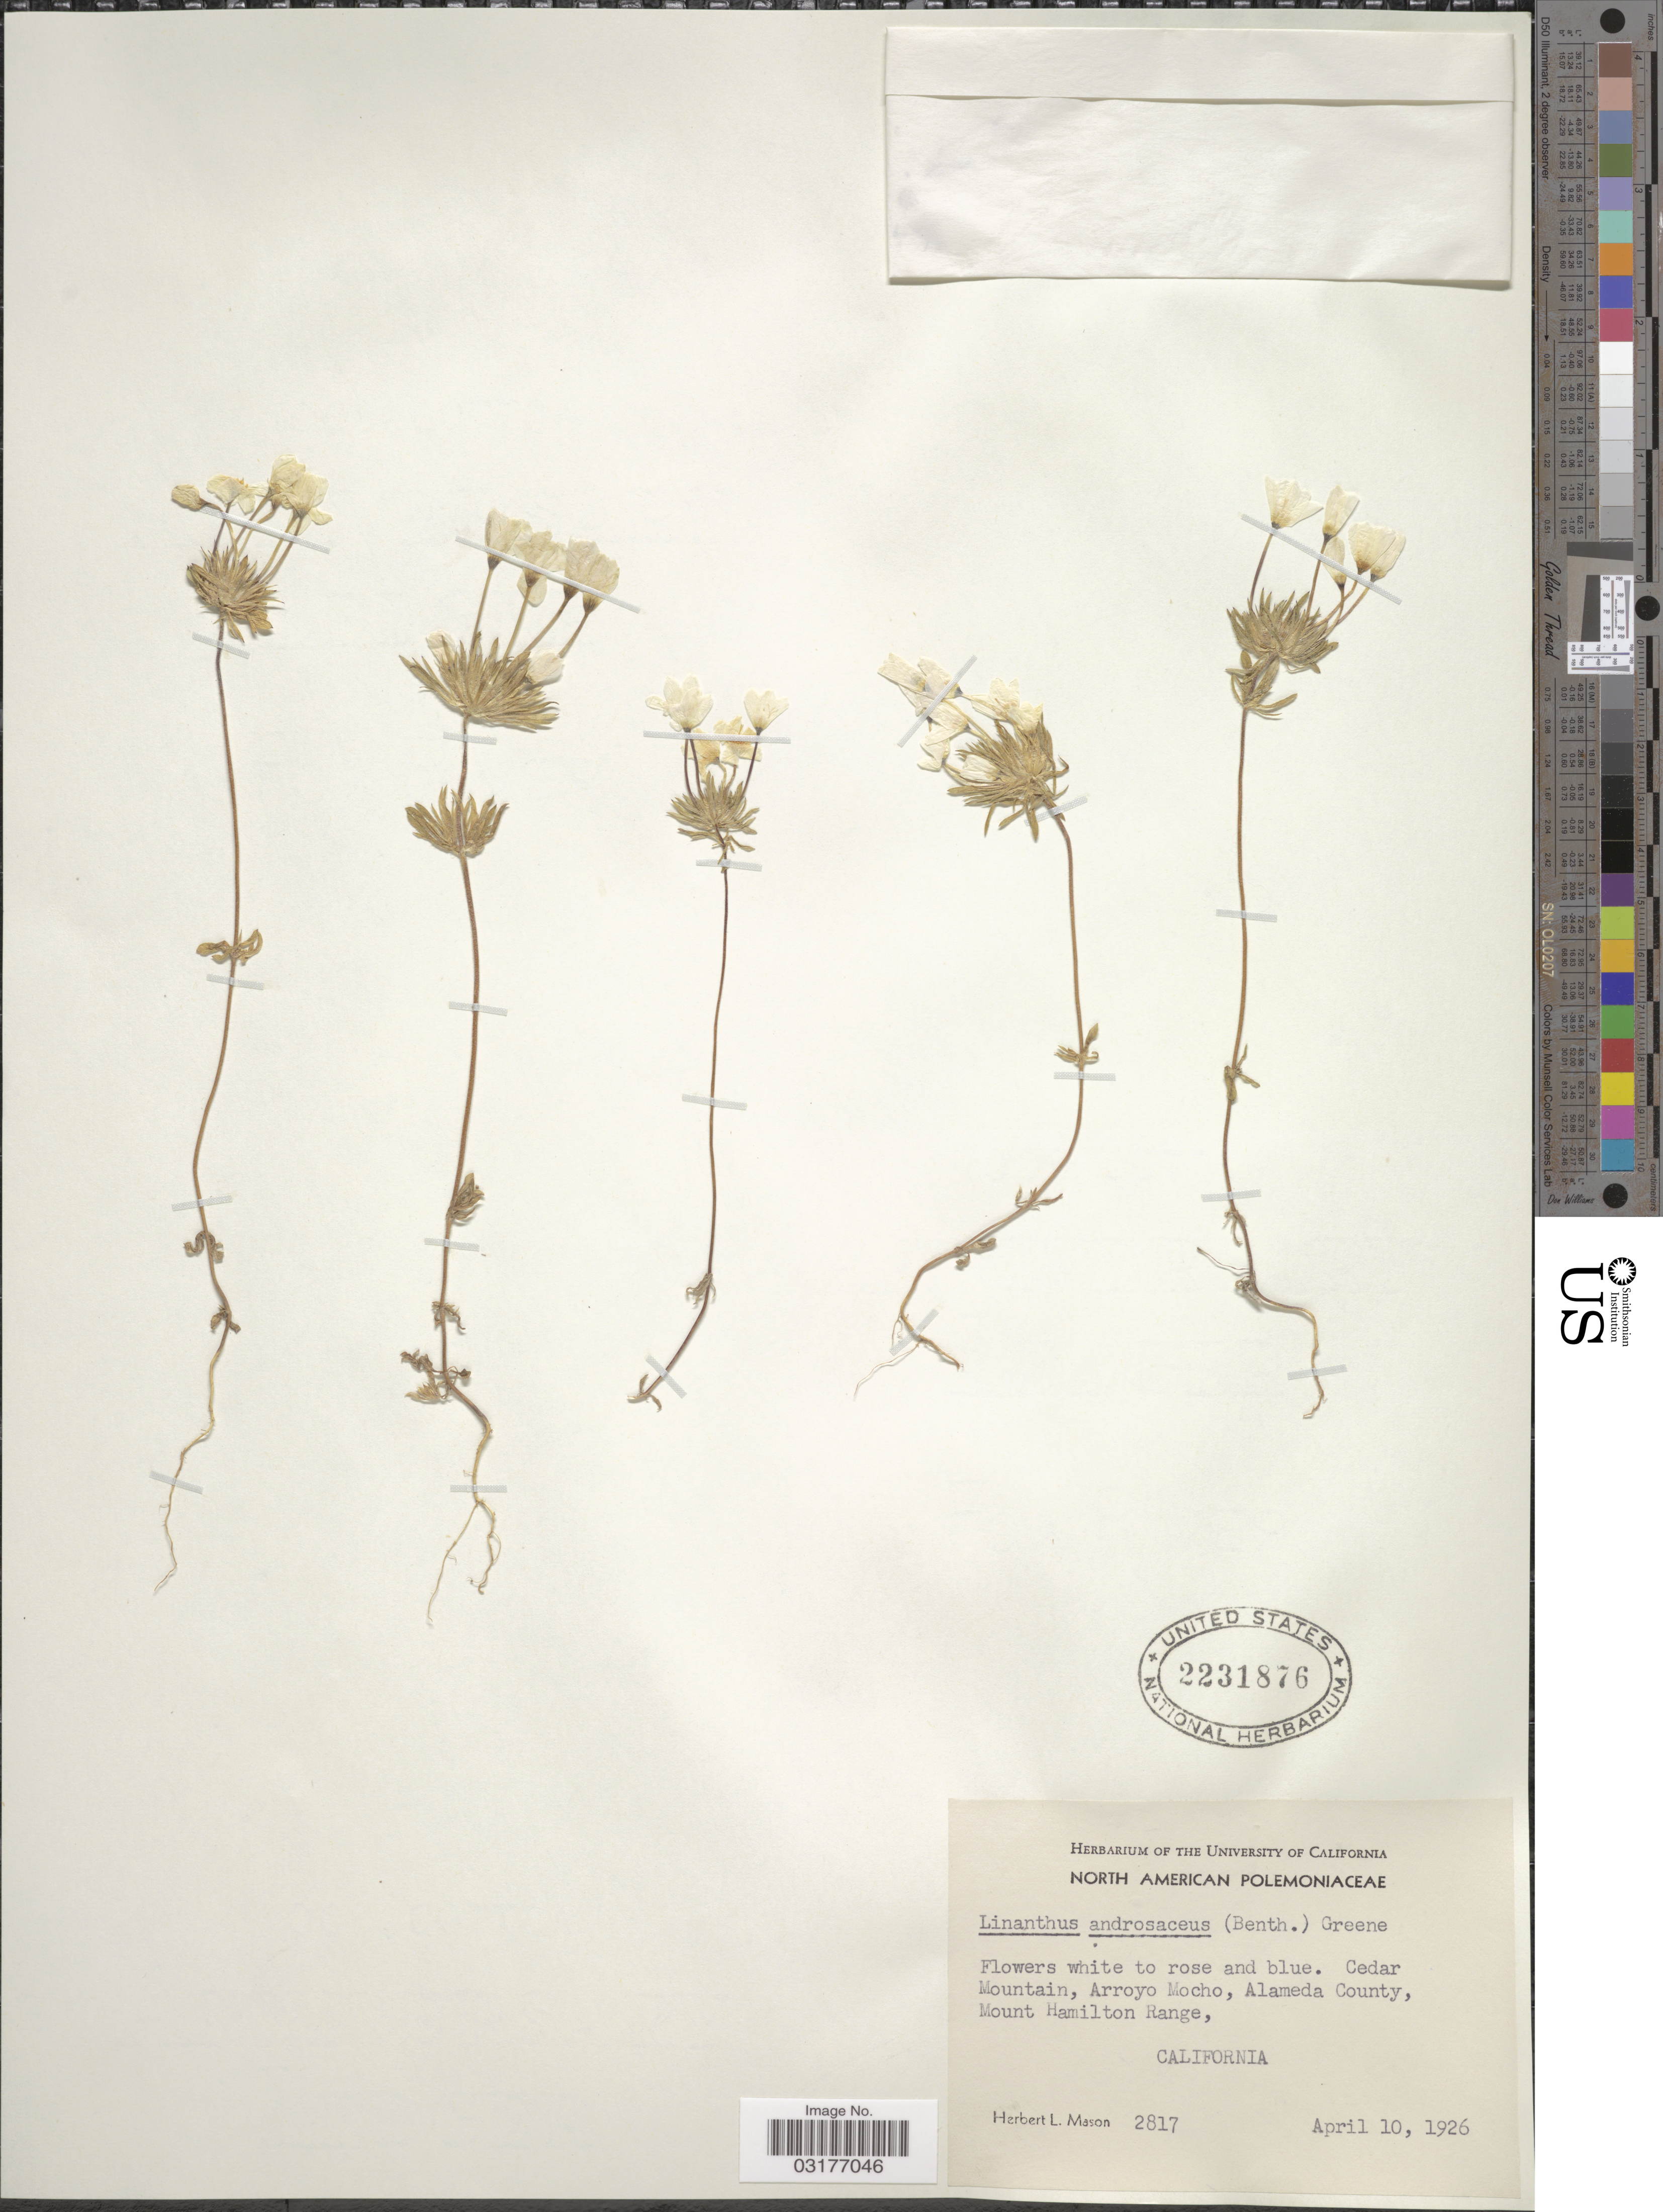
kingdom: Plantae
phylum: Tracheophyta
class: Magnoliopsida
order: Ericales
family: Polemoniaceae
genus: Leptosiphon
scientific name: Leptosiphon androsaceus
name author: Benth.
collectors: H. L. Mason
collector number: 2817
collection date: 1926-04-10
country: United States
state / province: California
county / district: Alameda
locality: Cedar Mountain, Arroyo Mocho, Alameda County, Mount Hamilton Range.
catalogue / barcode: US 2231876